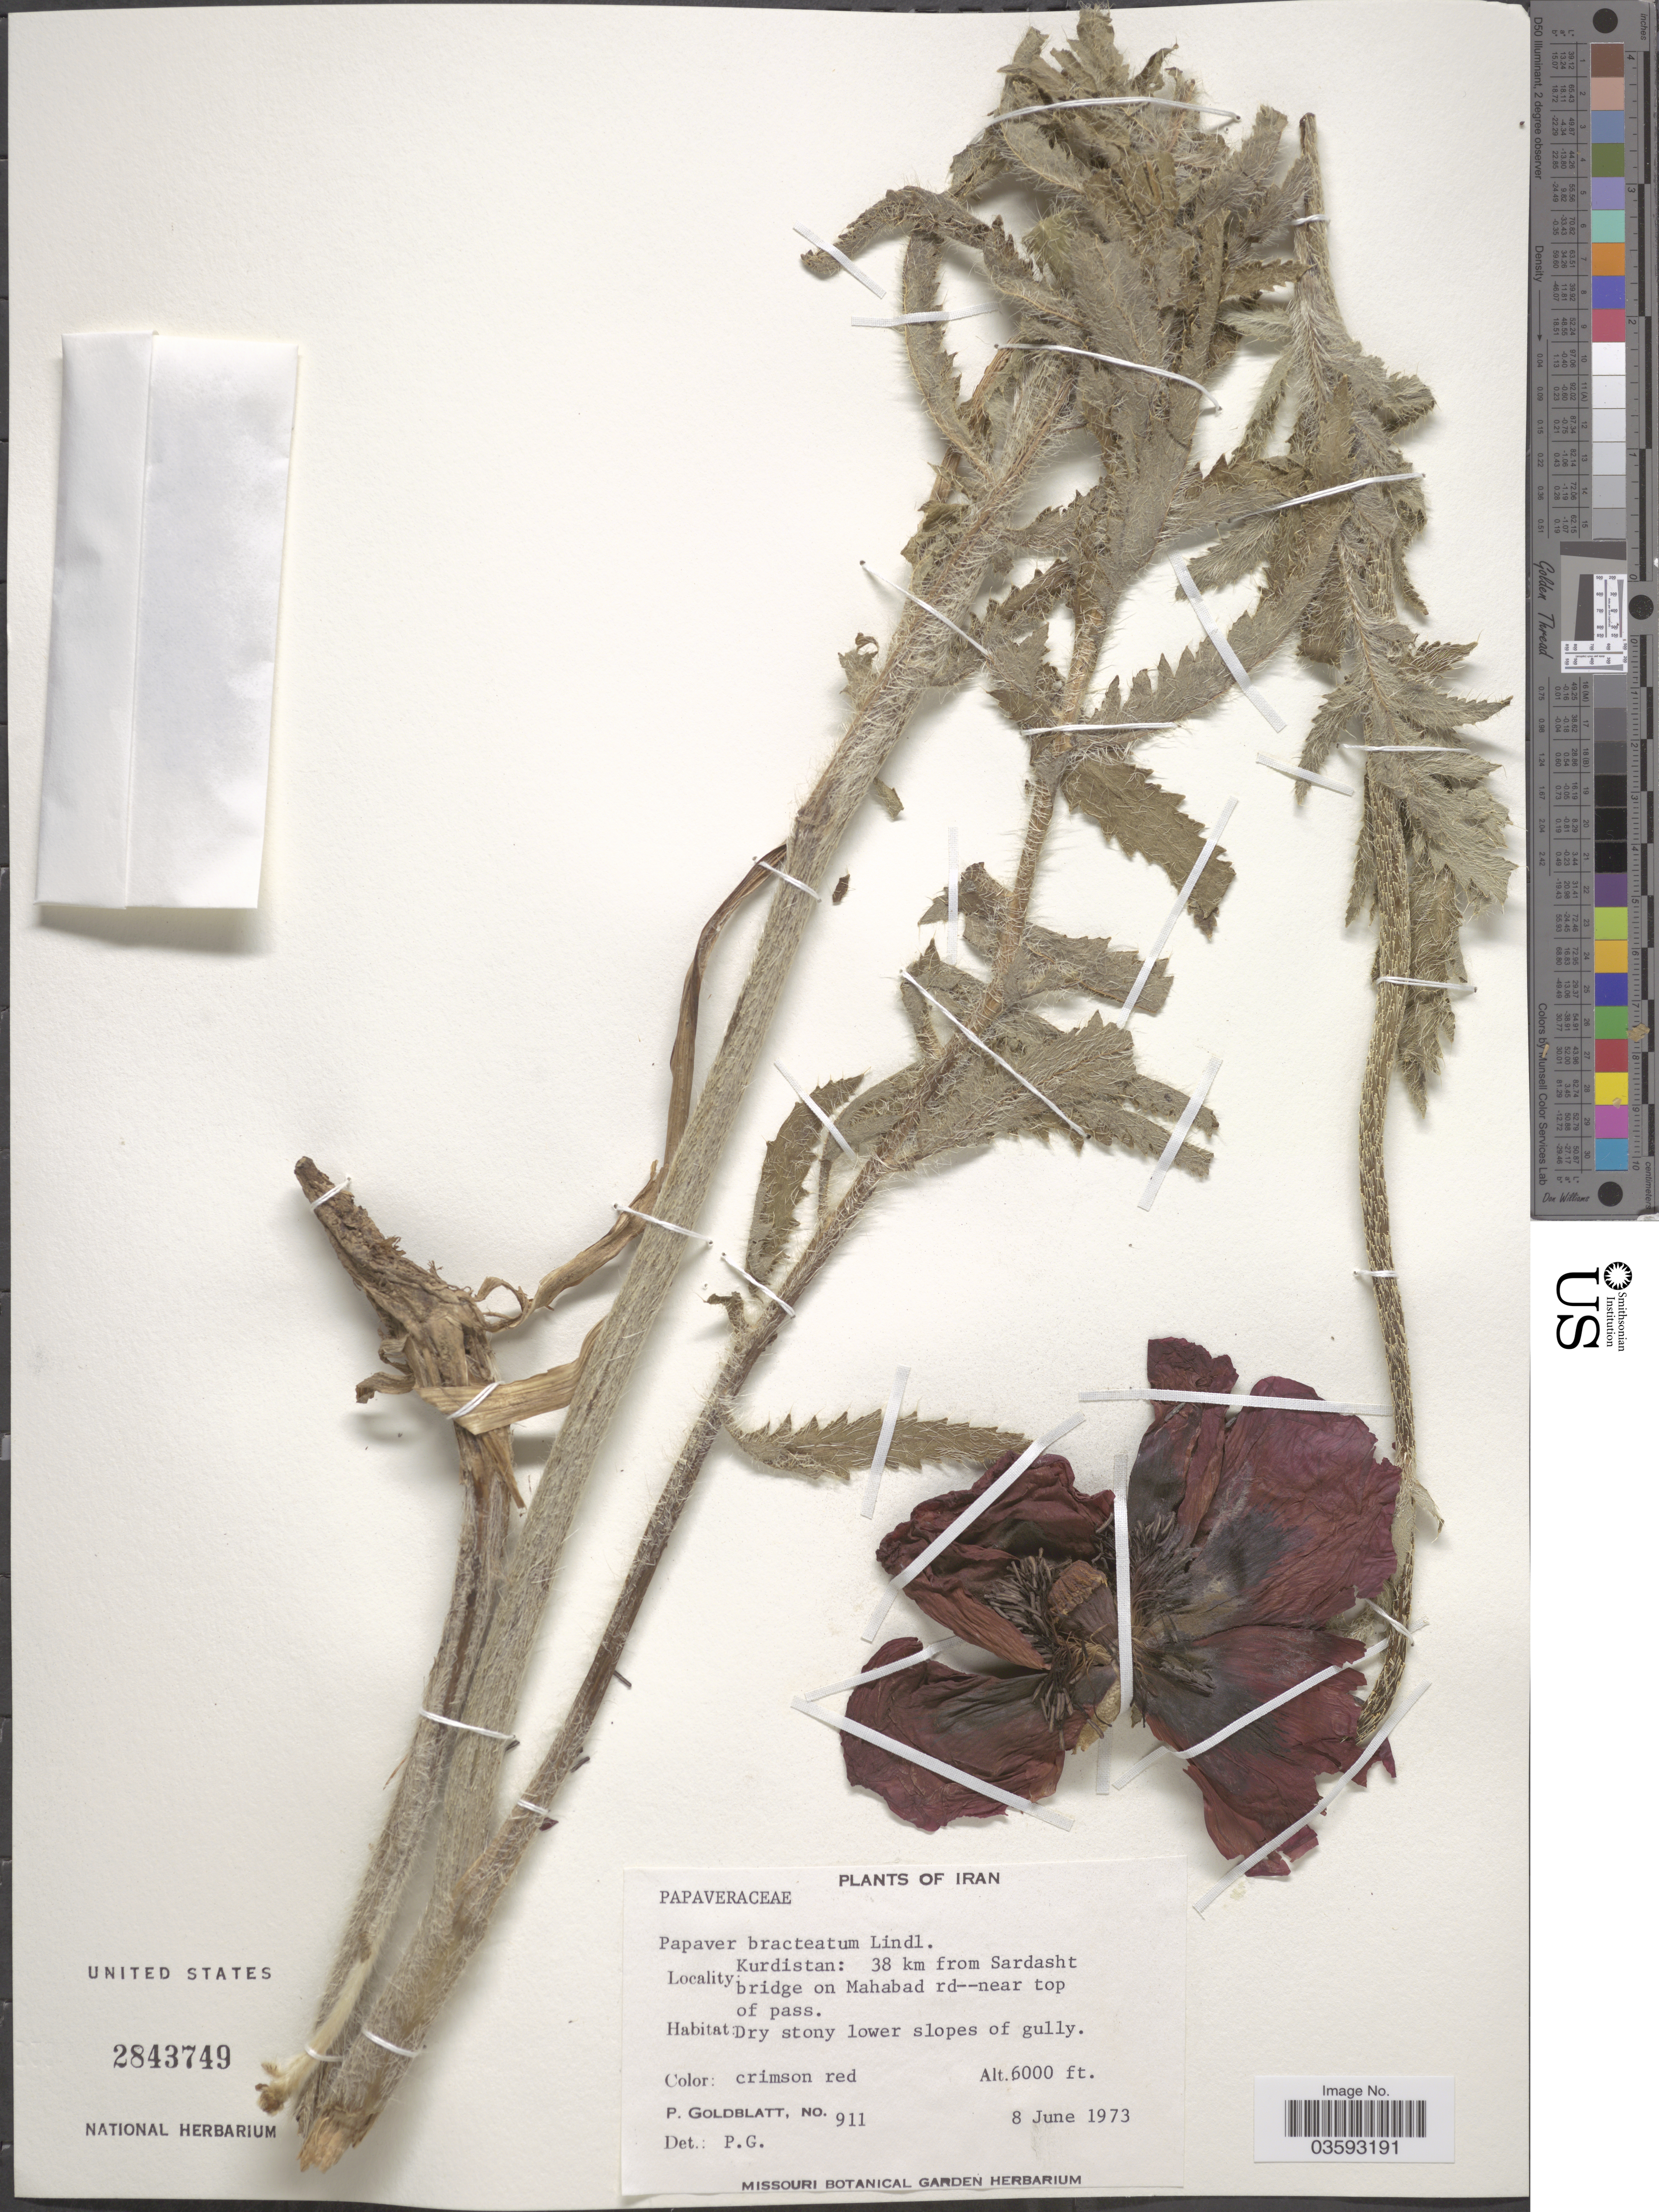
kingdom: Plantae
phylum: Tracheophyta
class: Magnoliopsida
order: Ranunculales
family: Papaveraceae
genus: Papaver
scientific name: Papaver bracteatum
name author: Lindl.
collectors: P. Goldblatt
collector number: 911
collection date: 1973-06-08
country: Iran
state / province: Kurdistan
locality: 38 km from Sardasht bridge on Mahabad rd--near top of pass.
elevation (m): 1829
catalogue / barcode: US 2843749